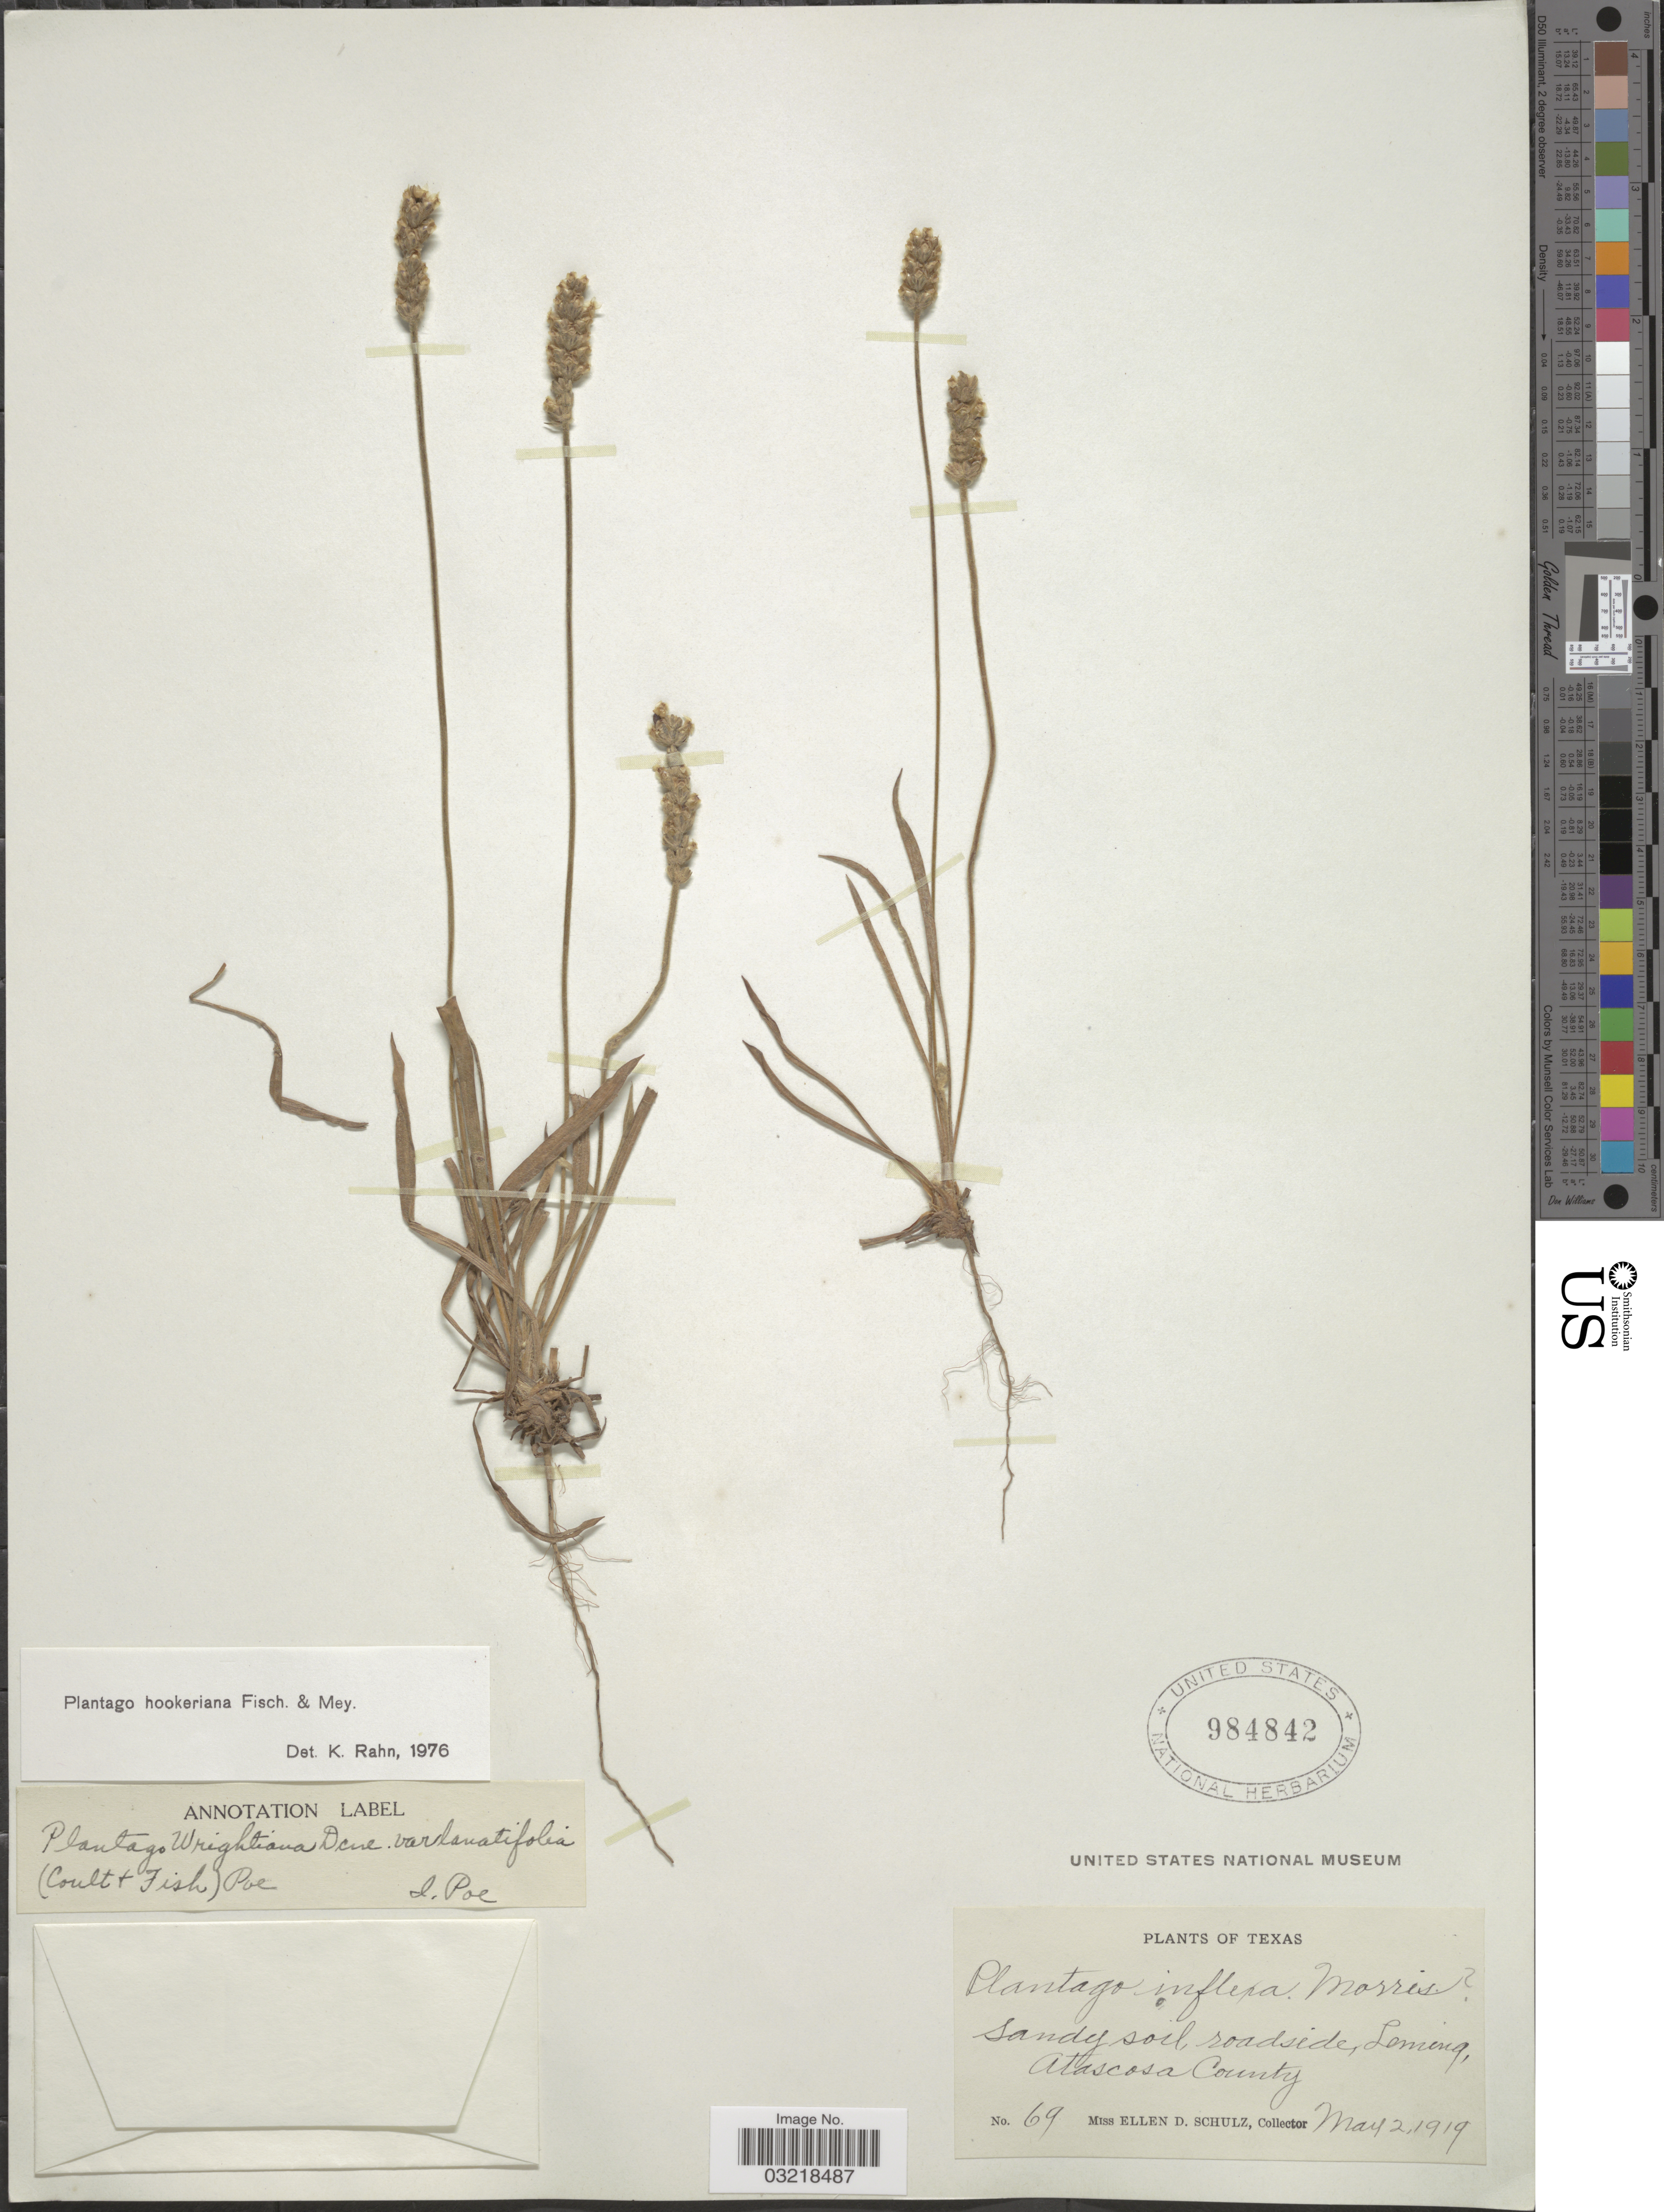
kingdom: Plantae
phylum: Tracheophyta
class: Magnoliopsida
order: Lamiales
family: Plantaginaceae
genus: Plantago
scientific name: Plantago hookeriana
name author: Fisch. & C.A. Mey.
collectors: E. D. Schulz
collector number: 69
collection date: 1919-05-02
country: United States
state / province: Texas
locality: Roadside, Leming, Atascosa County.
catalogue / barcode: US 984842